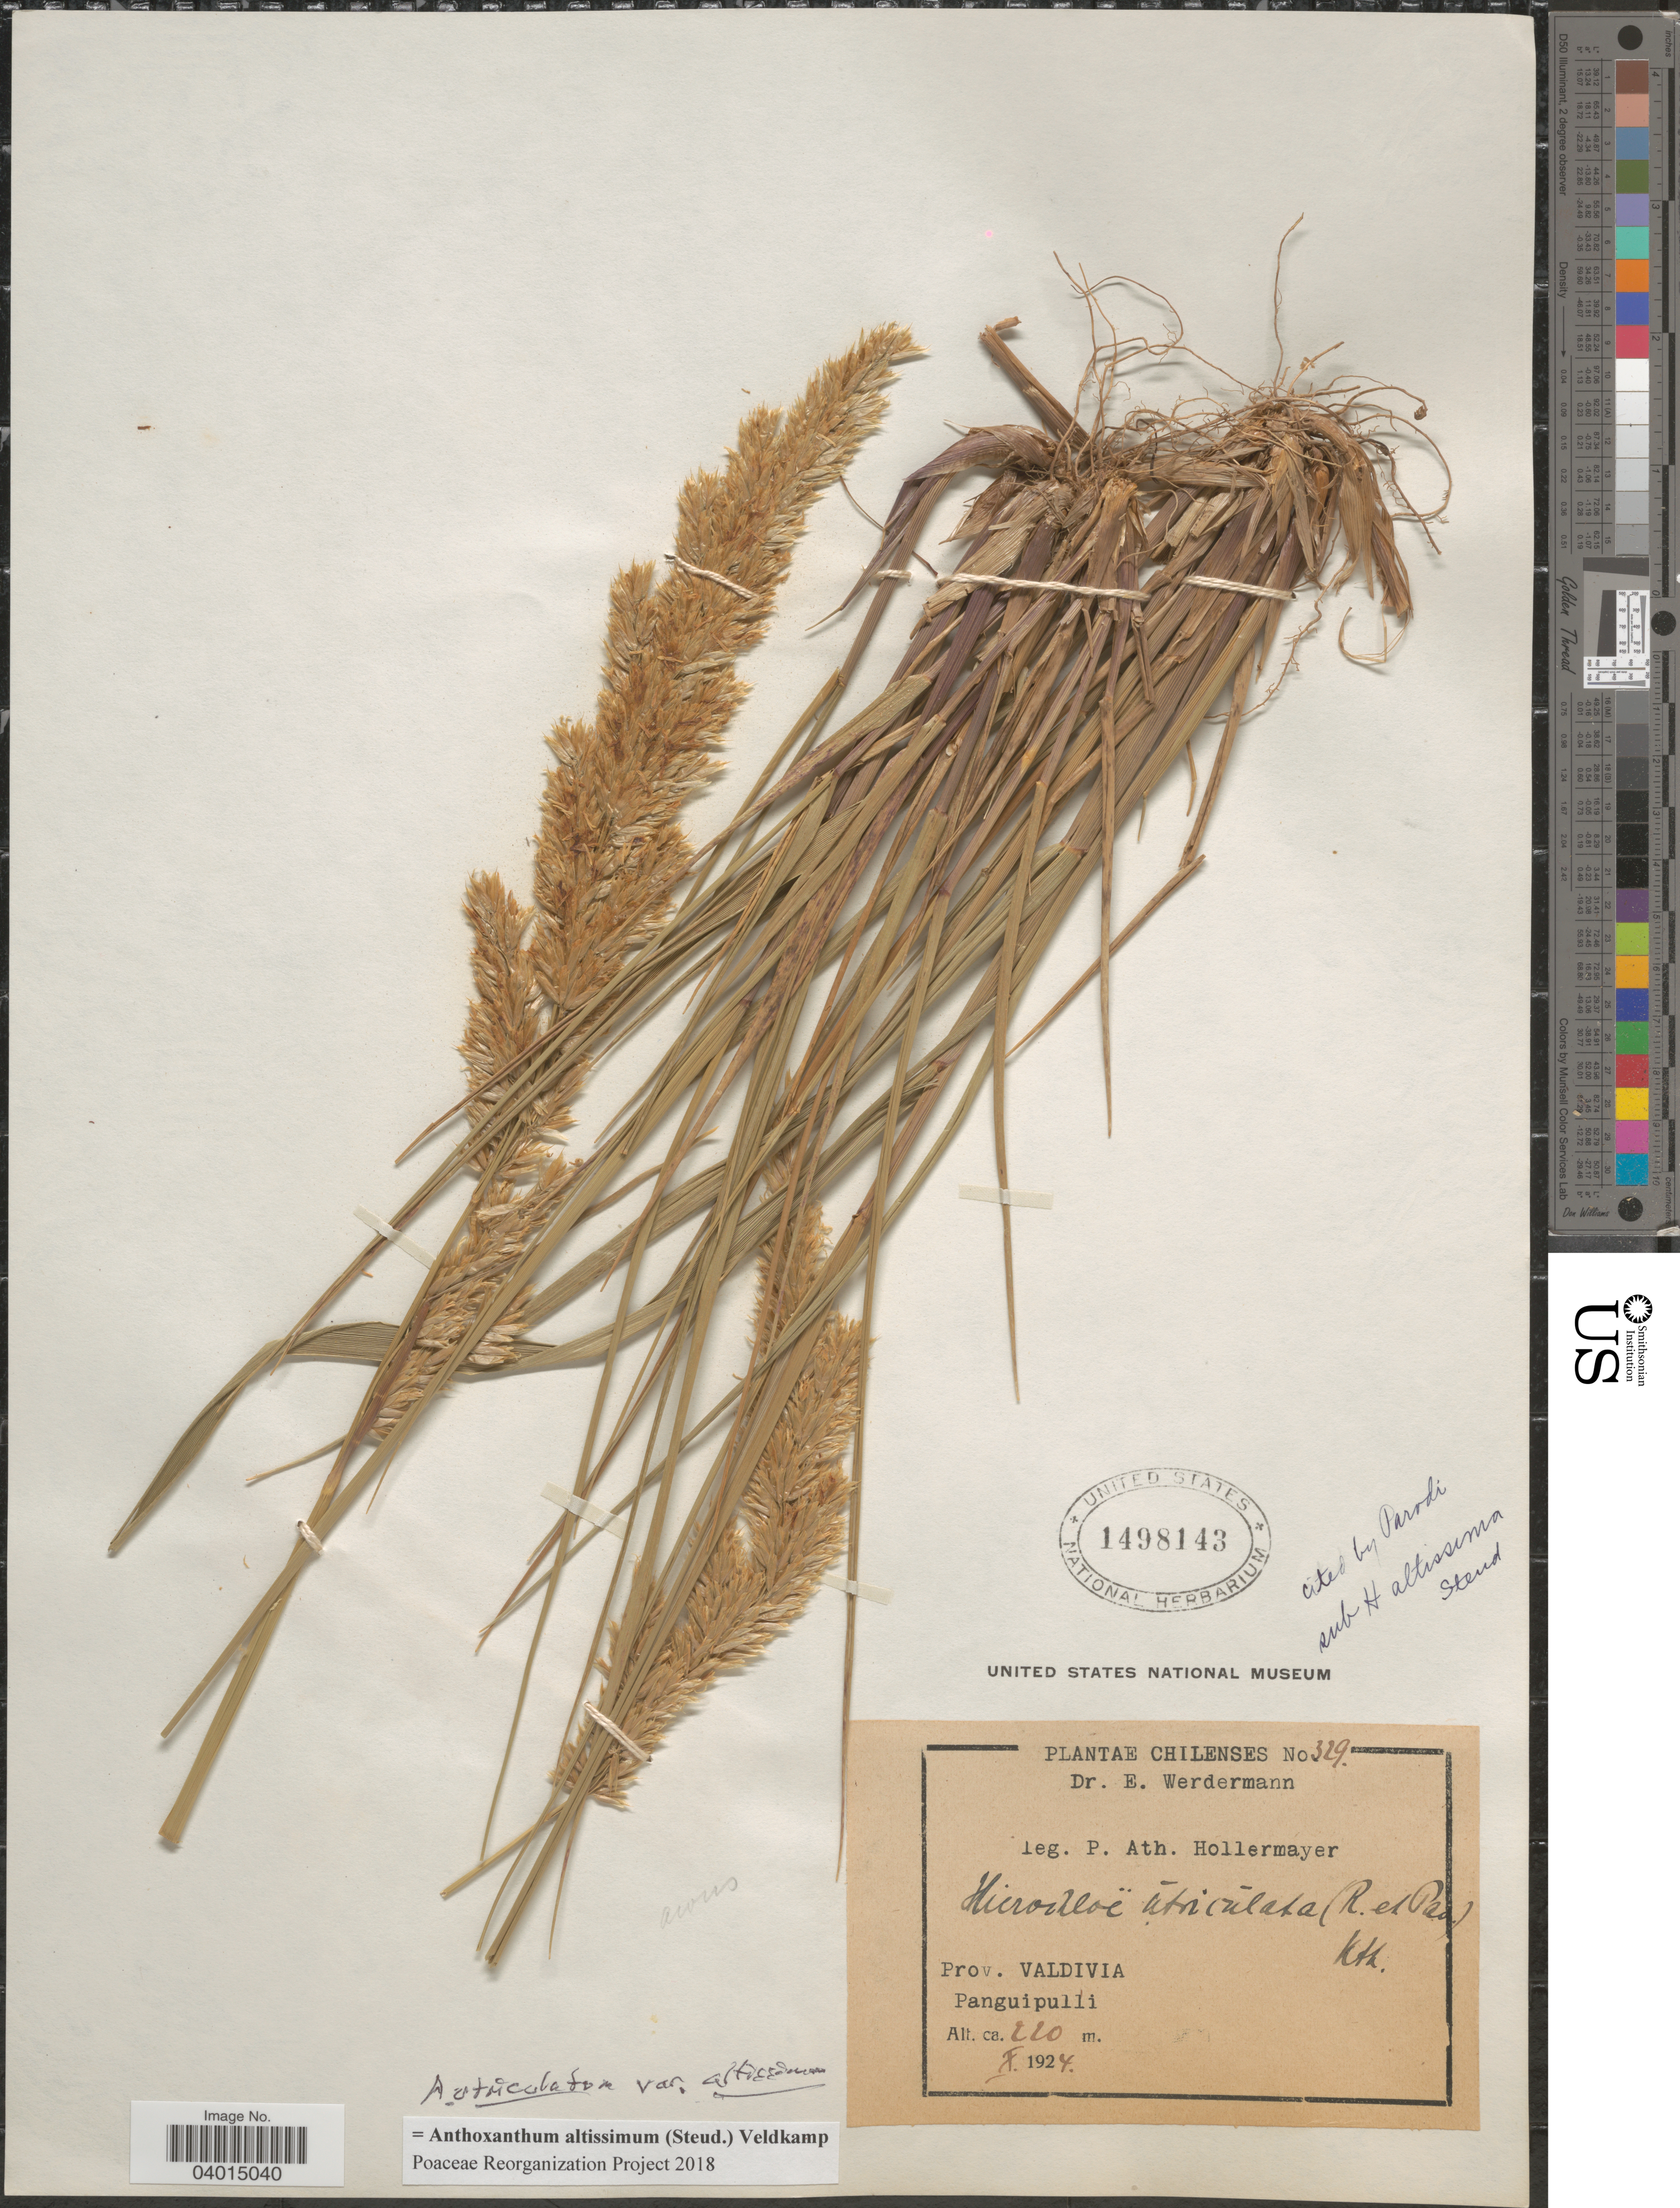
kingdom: Plantae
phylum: Tracheophyta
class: Liliopsida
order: Poales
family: Poaceae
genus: Anthoxanthum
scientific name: Anthoxanthum ultriculatum var. altissimum ined.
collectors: P. Hollermayer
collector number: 329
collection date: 1924-10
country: Chile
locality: Prov. Valdivia. Panguipulli.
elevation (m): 220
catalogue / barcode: US 1498143